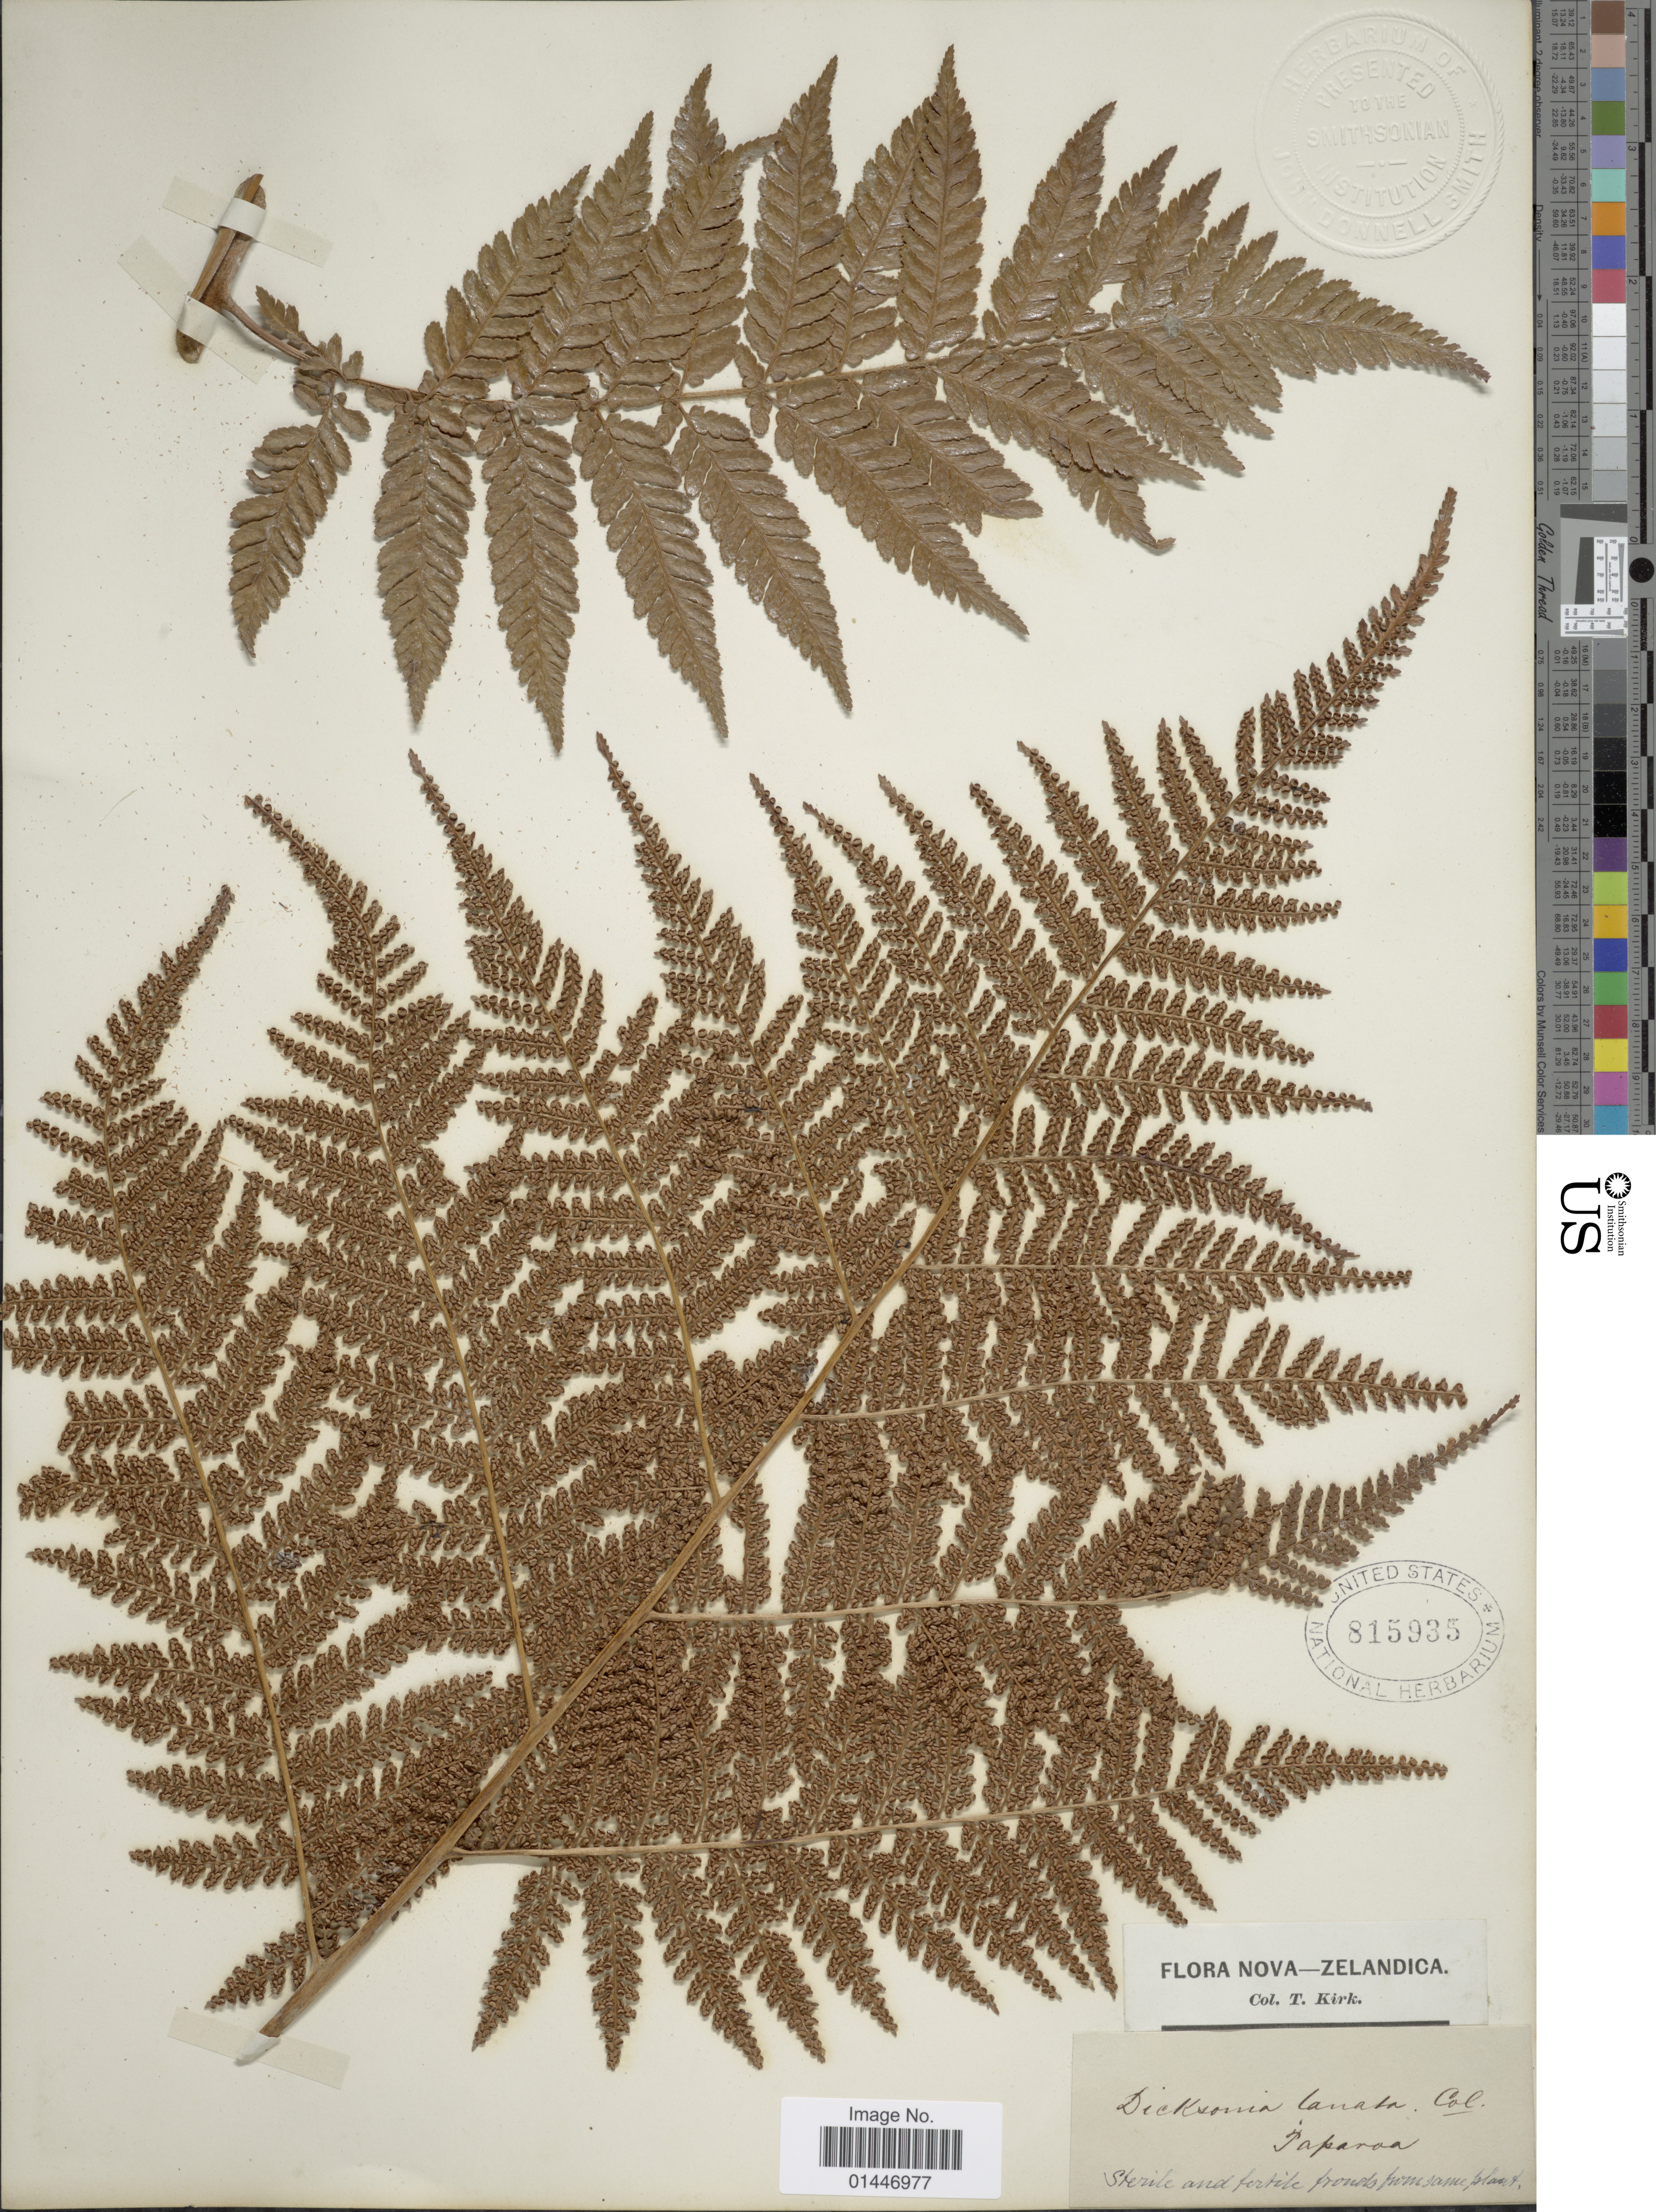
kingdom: Plantae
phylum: Tracheophyta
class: Polypodiopsida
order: Cyatheales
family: Dicksoniaceae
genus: Dicksonia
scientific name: Dicksonia lanata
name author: Colenso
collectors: T. Kirk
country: New Zealand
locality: Paproa [unsure placement]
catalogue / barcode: US 815935